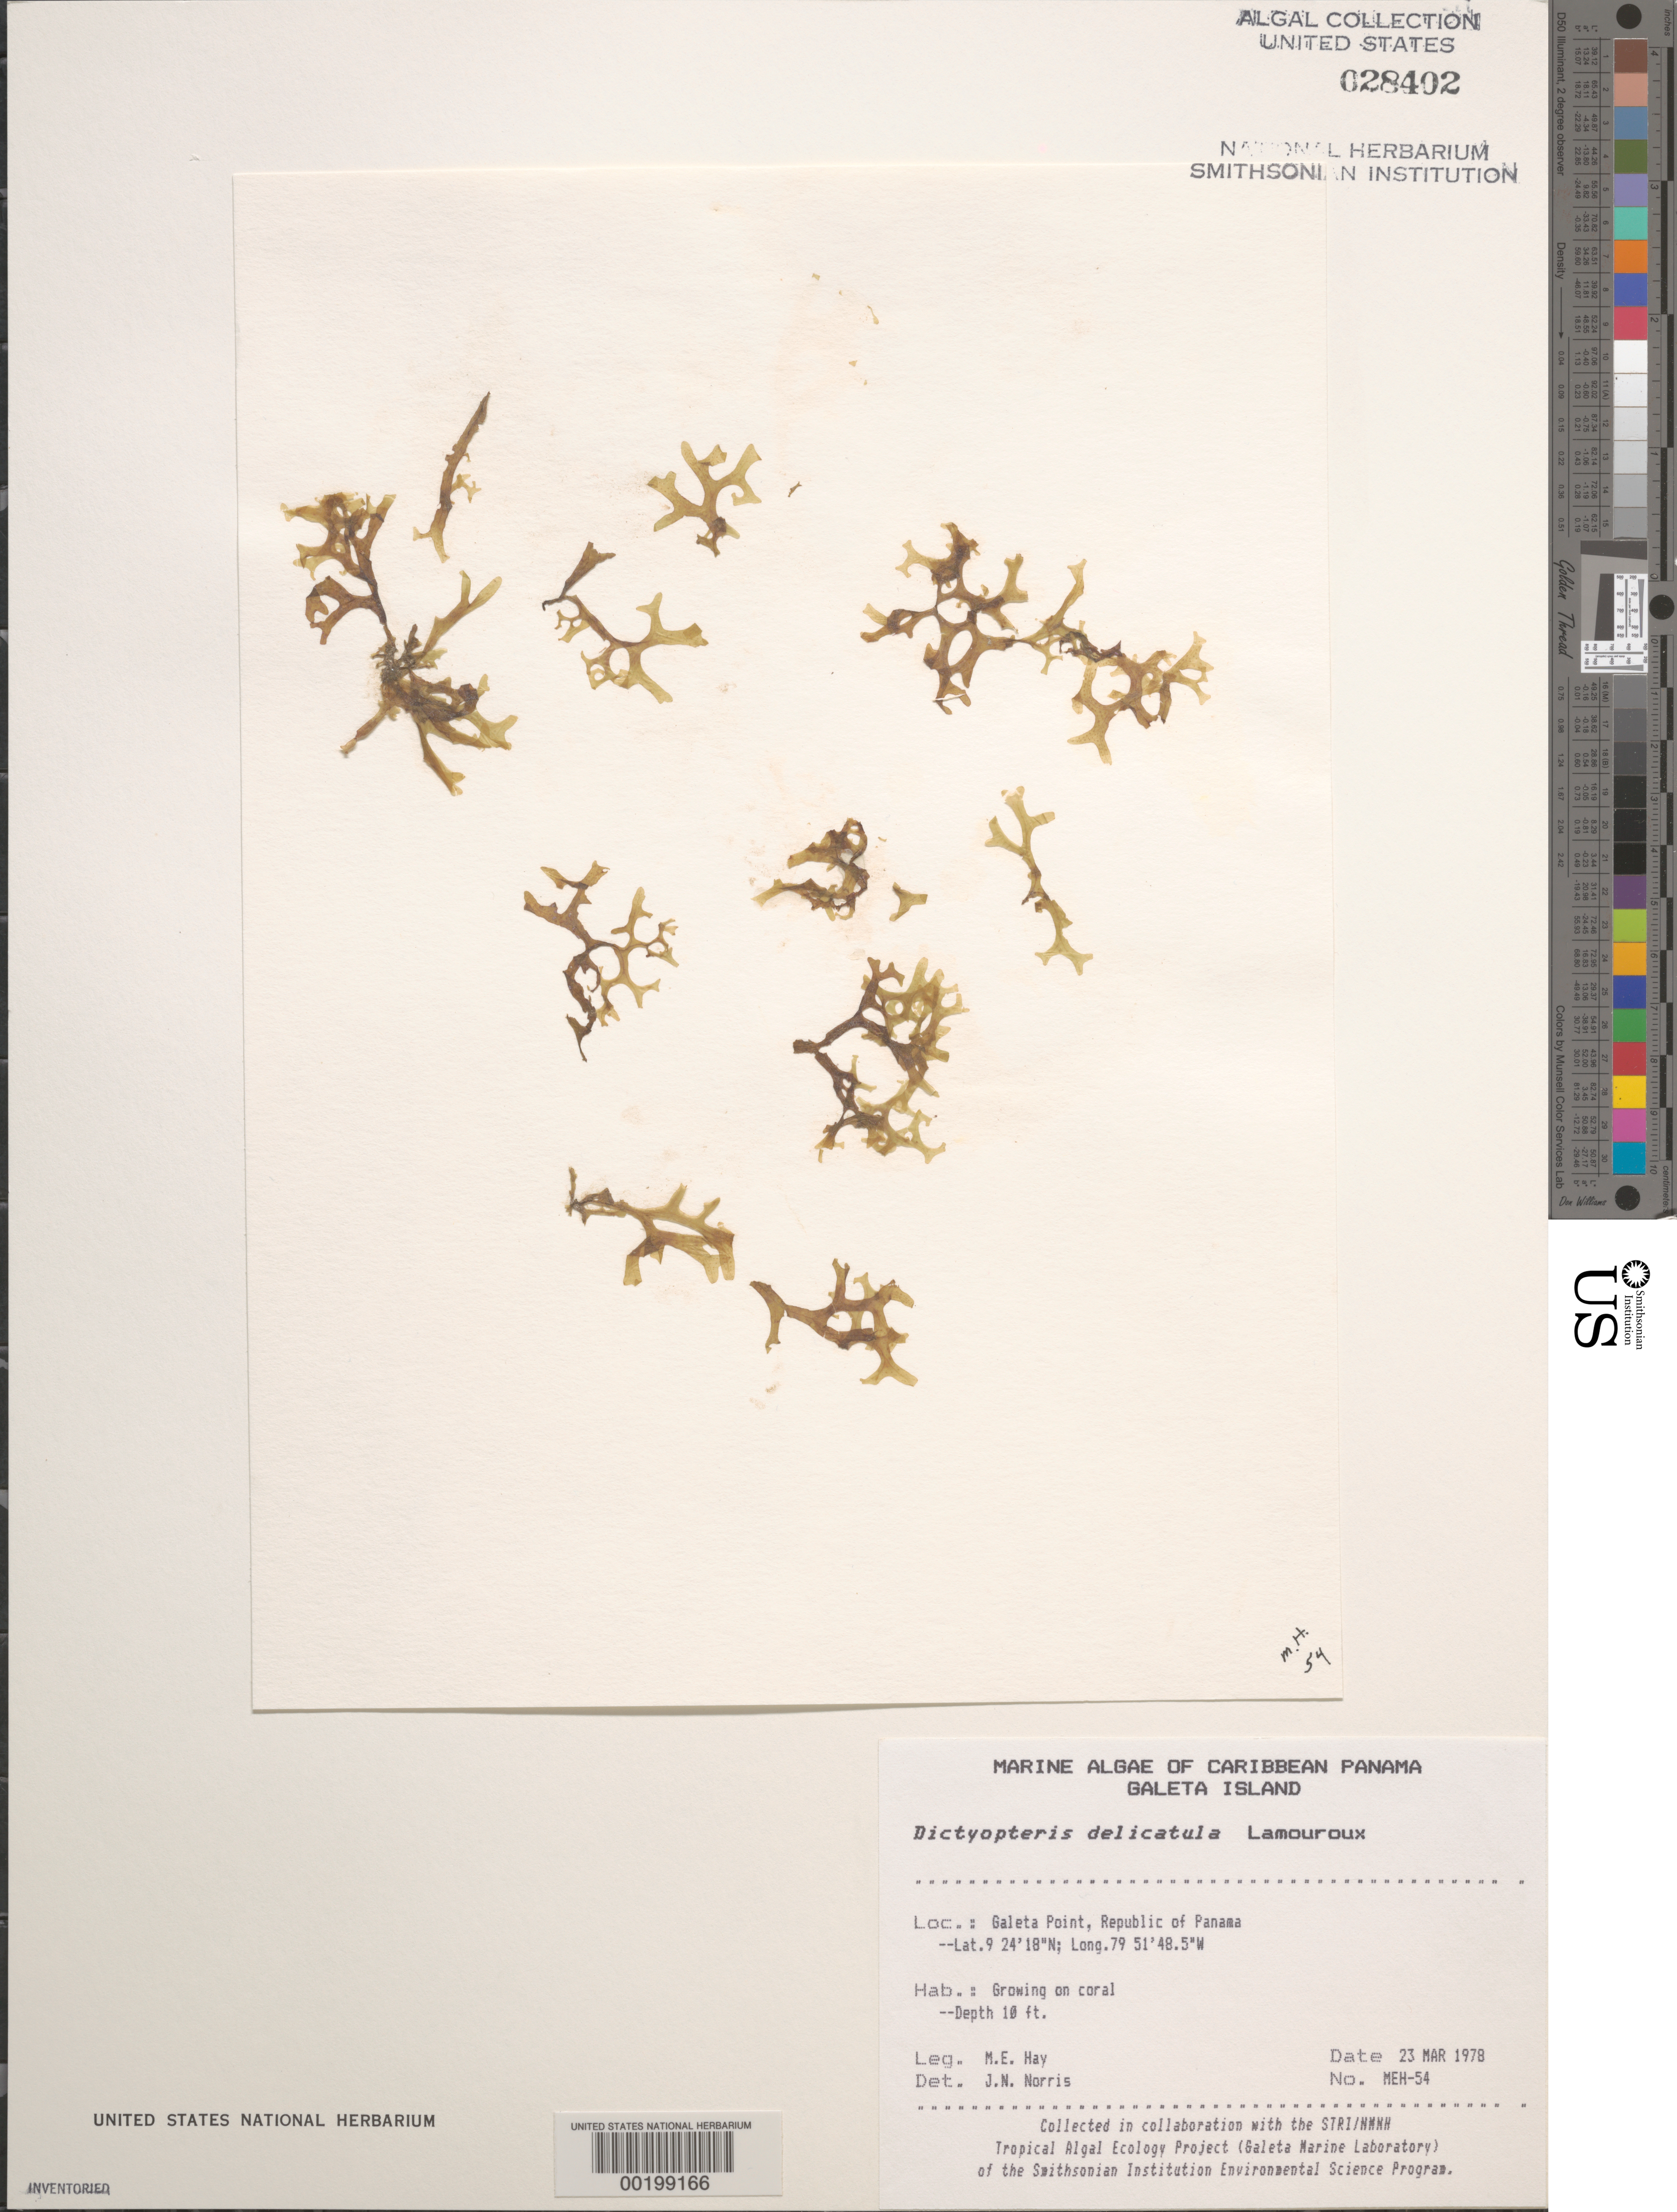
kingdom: Chromista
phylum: Ochrophyta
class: Phaeophyceae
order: Dictyotales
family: Dictyotaceae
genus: Dictyopteris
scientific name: Dictyopteris delicatula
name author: J.V.Lamouroux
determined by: Norris, James N.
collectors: M. E. Hay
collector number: MEH-54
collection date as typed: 23 Mar 1978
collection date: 1978-03-23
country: Panama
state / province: Colón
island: Galeta Island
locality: Galeta Point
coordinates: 9 24' 18" N, 79 51' 48.5" W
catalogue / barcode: US 28402